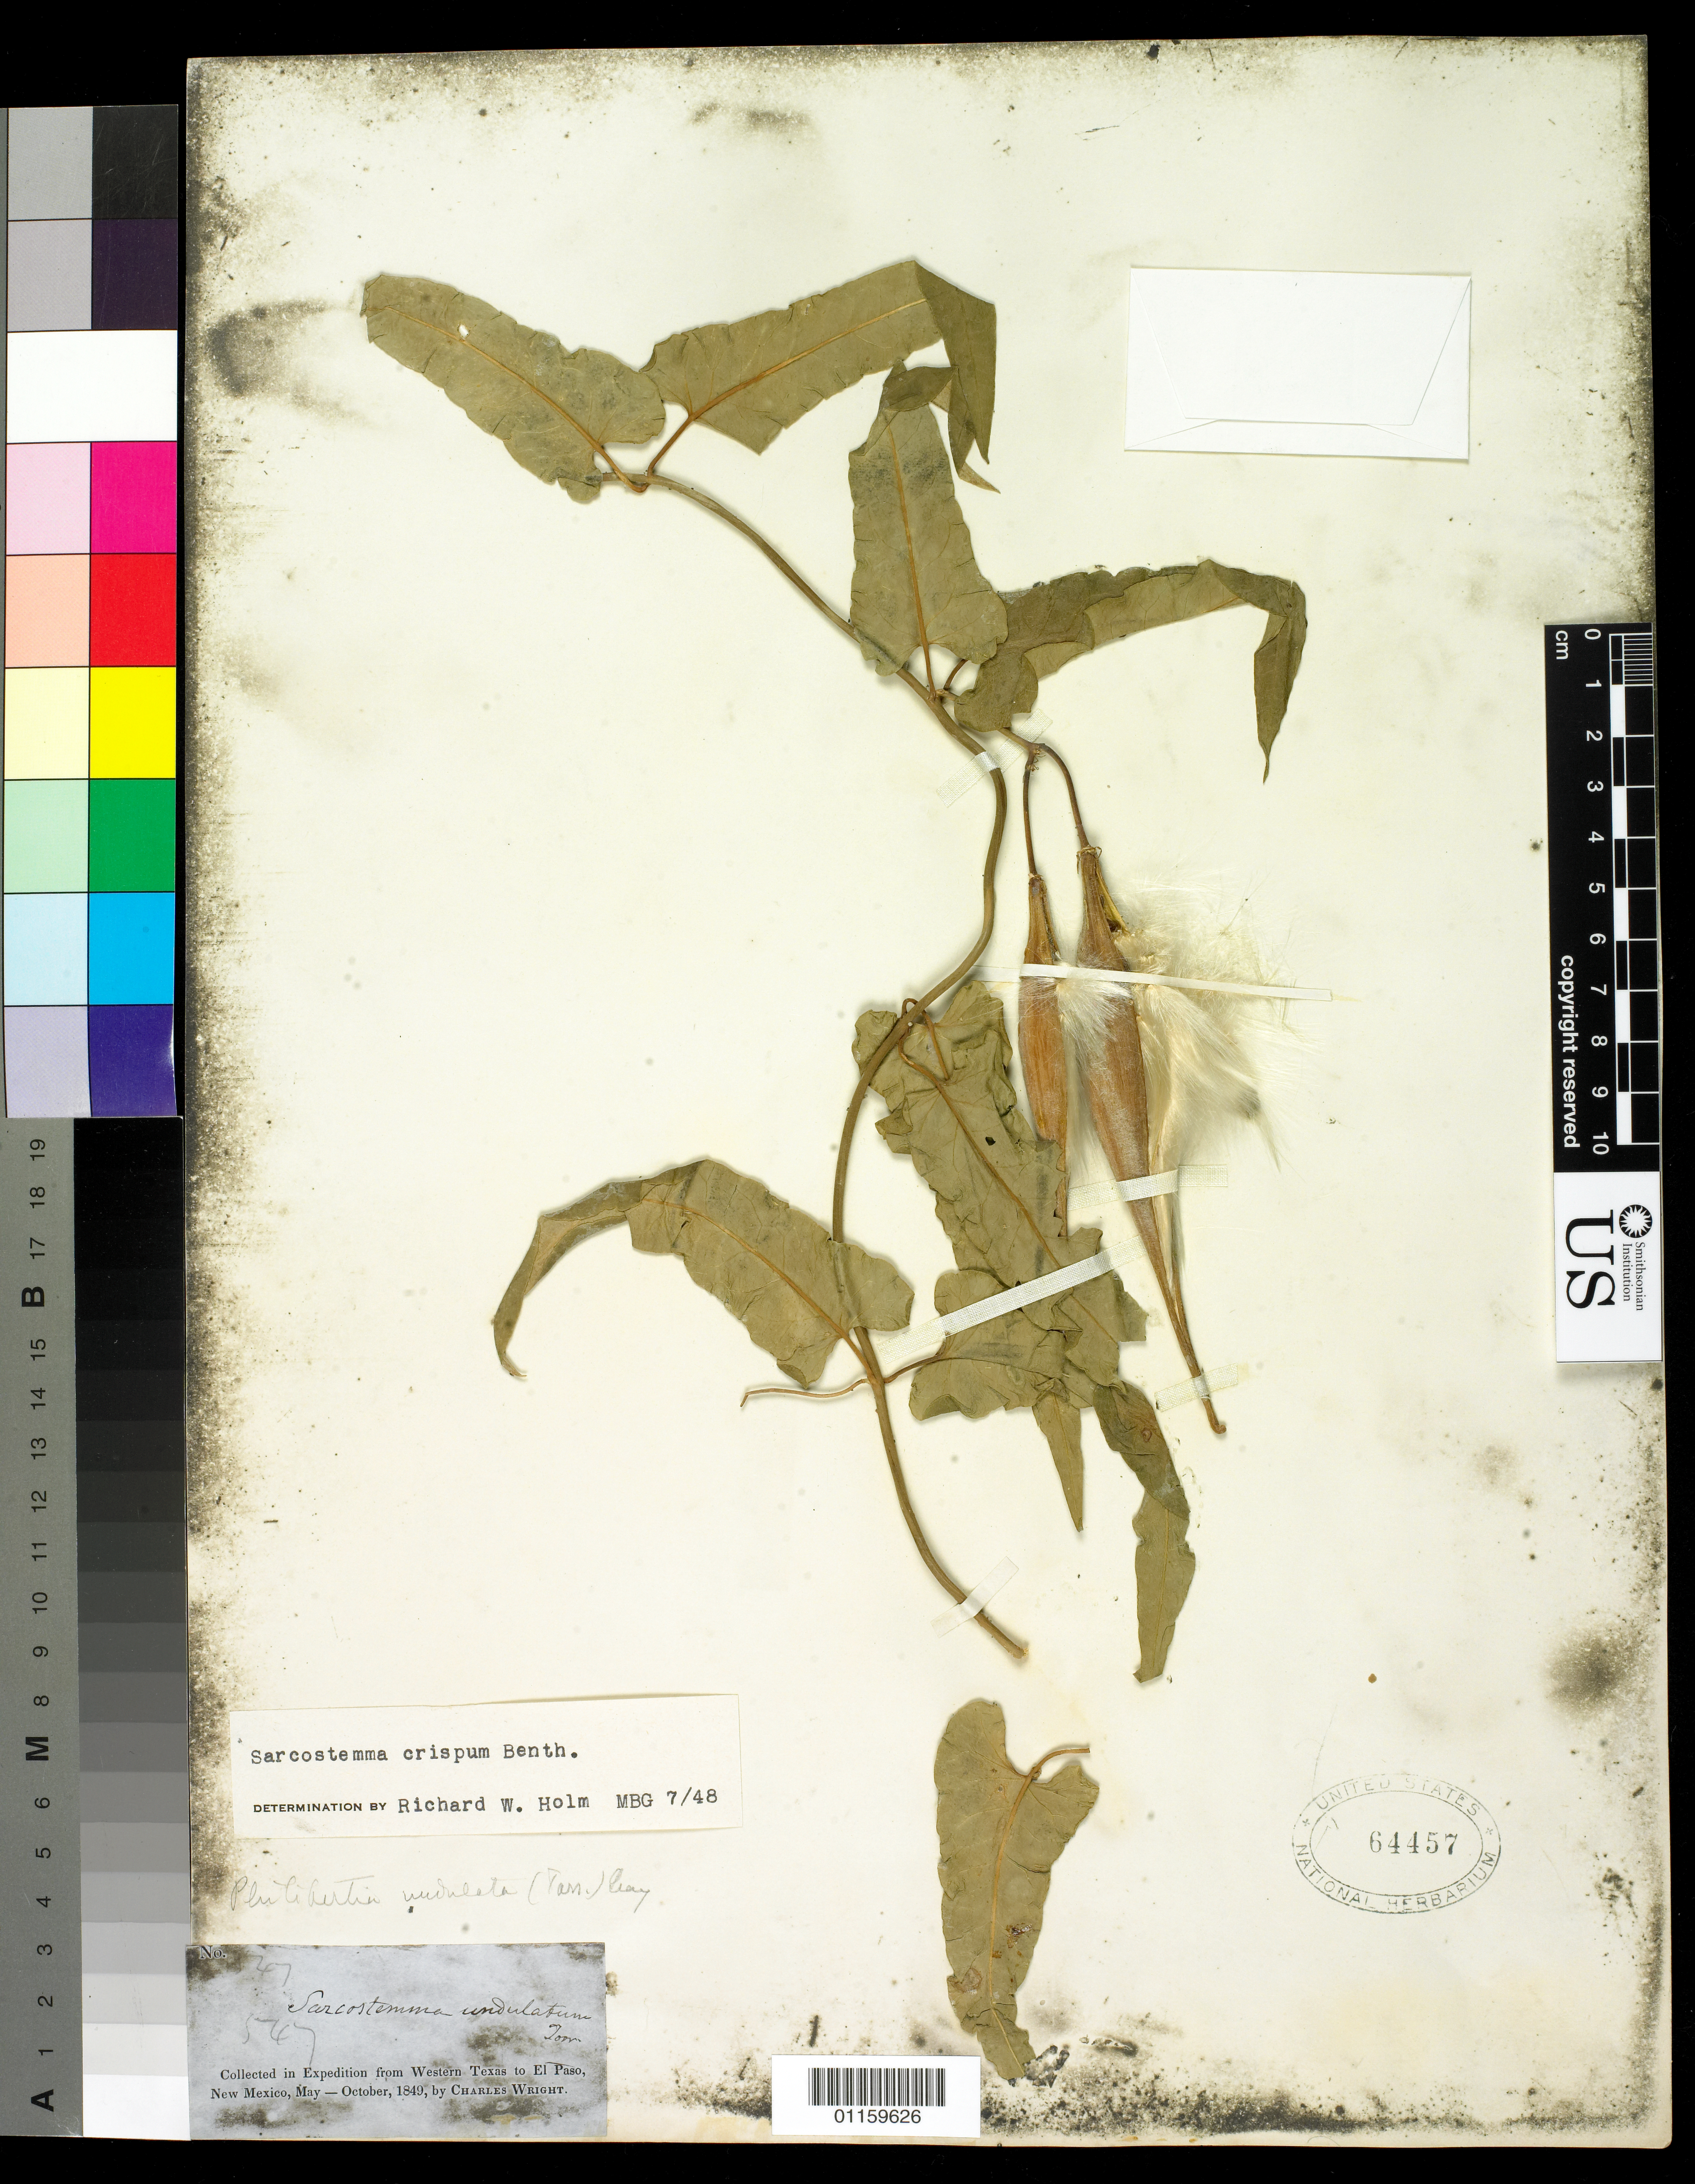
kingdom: Plantae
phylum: Tracheophyta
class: Magnoliopsida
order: Gentianales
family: Apocynaceae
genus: Sarcostemma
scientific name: Sarcostemma crispum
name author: Benth.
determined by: Holm, --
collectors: C. Wright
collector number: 547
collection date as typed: May 1849 to -- Oct 1849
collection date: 1849-05/1849-10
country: United States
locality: from Western Texas to El Paso, New Mexico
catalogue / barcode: US 64457